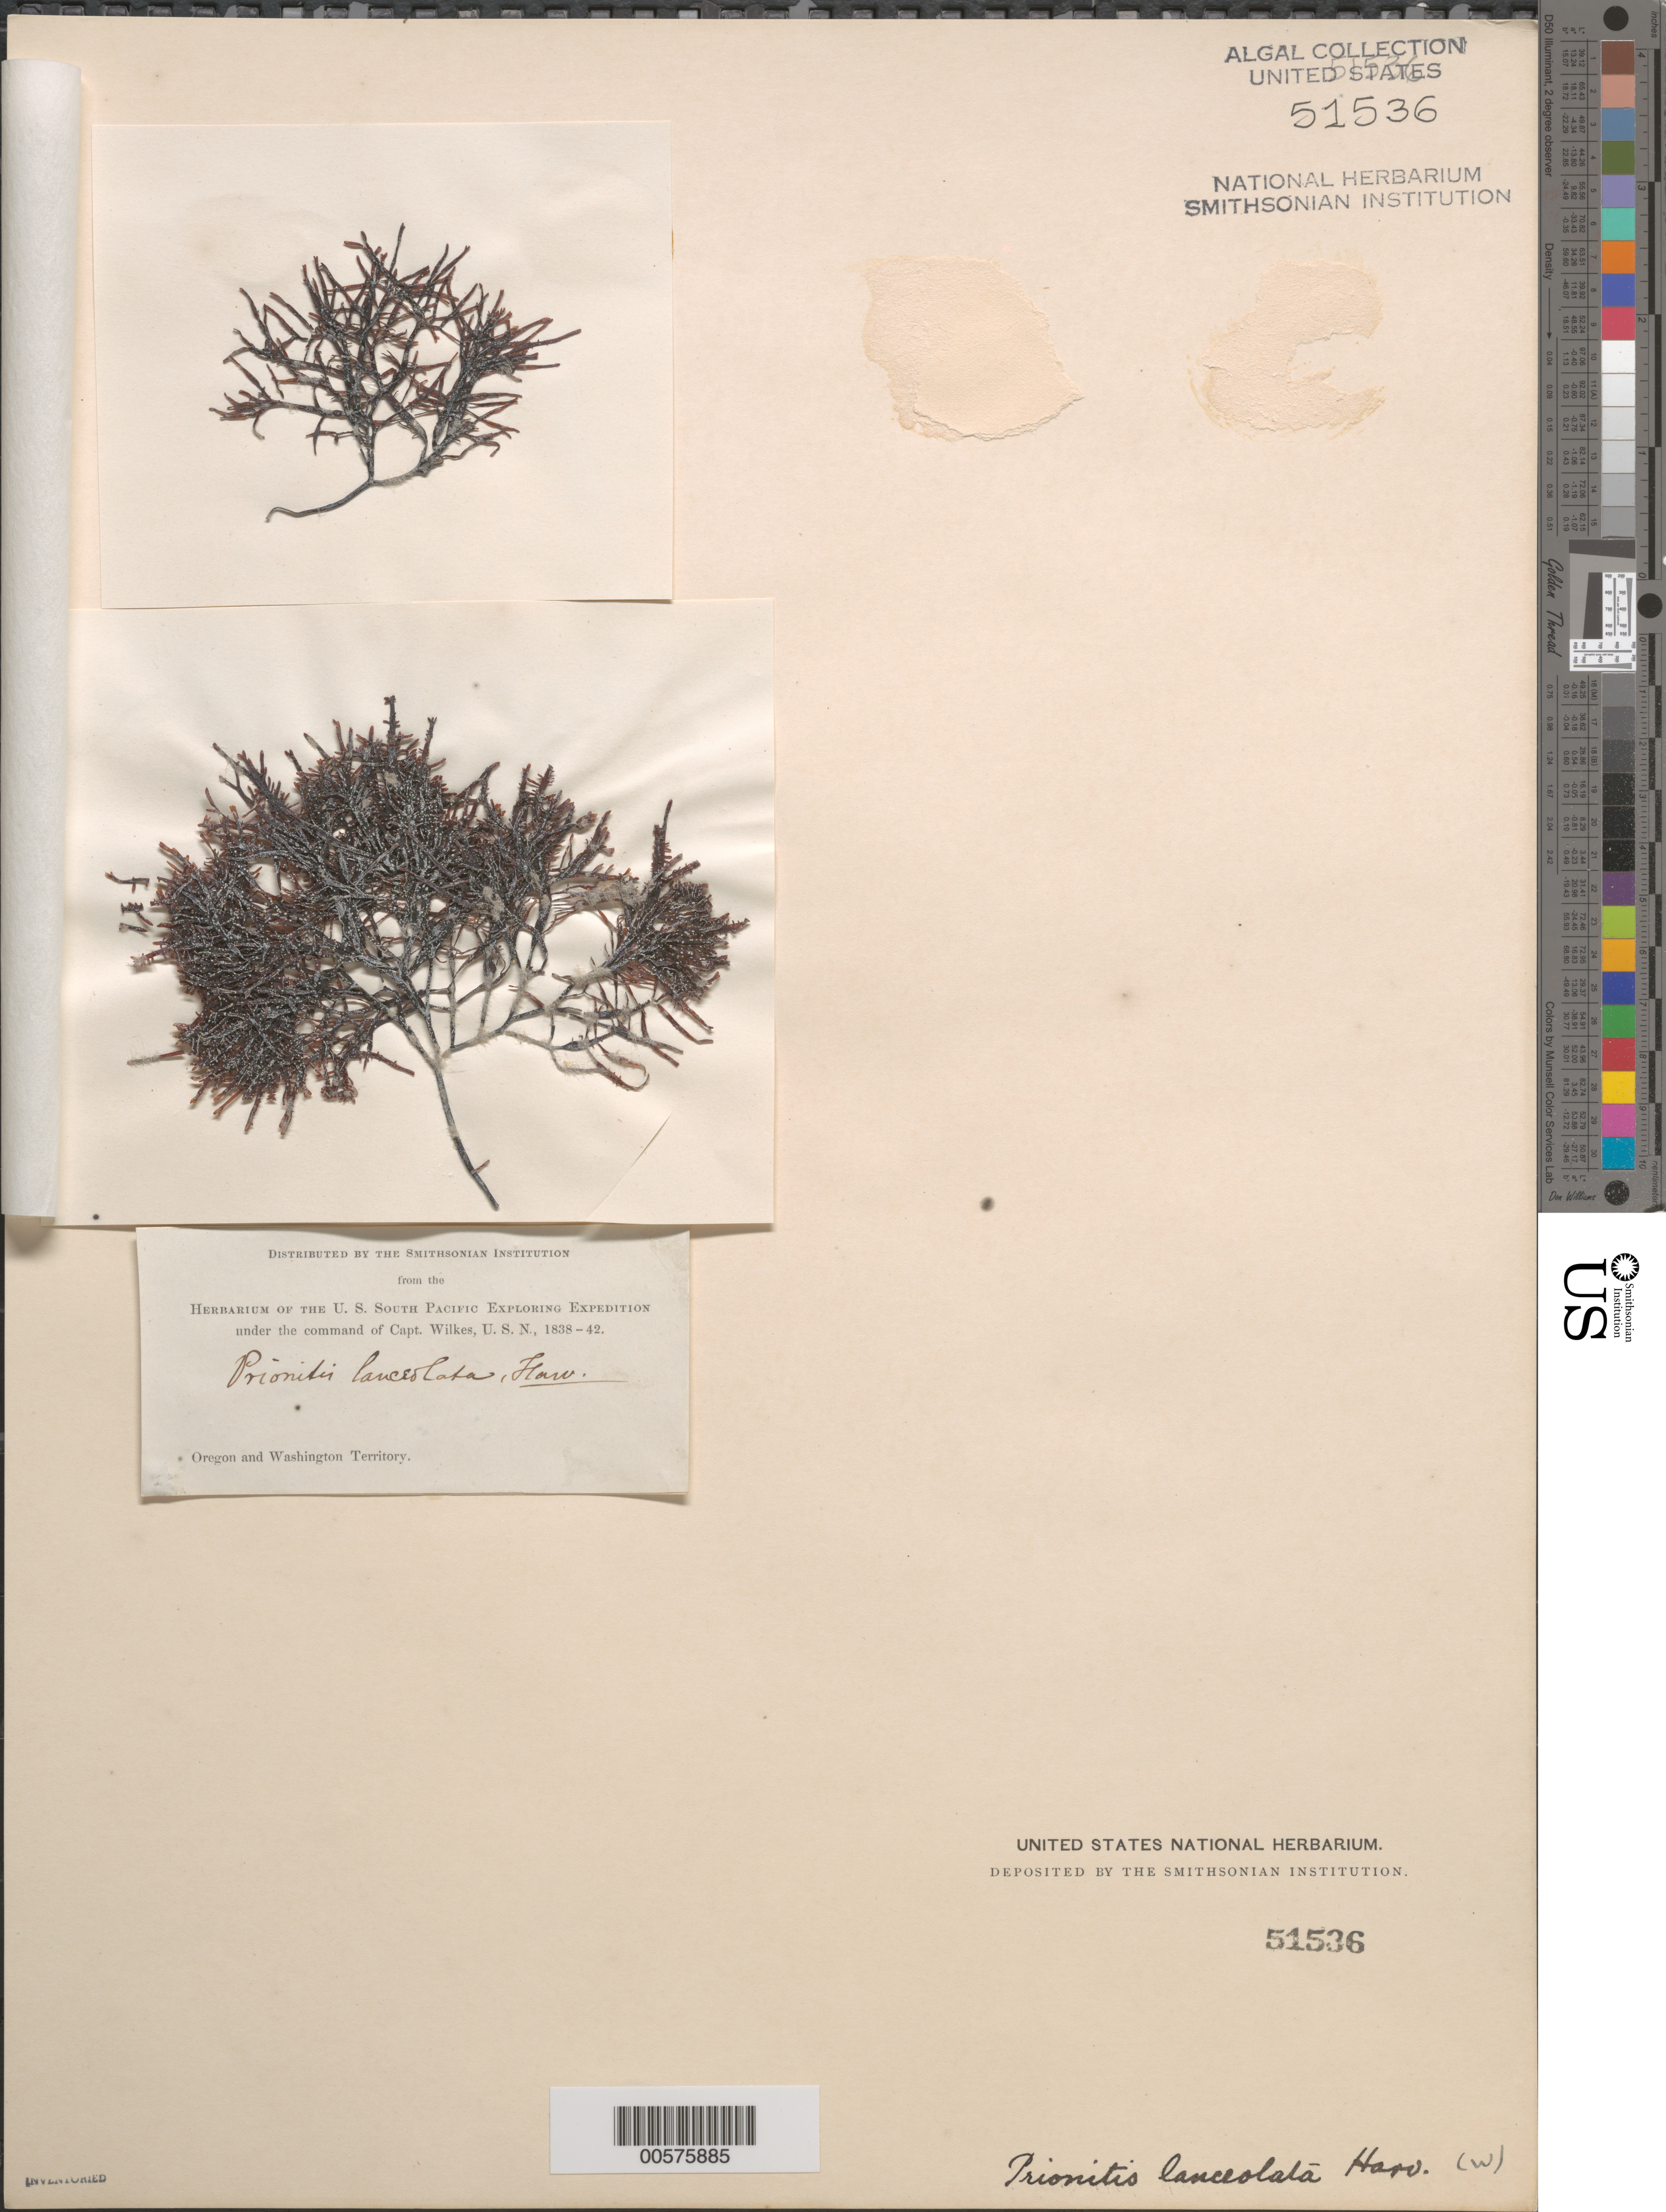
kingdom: Plantae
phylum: Rhodophyta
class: Florideophyceae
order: Cryptonemiales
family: Cryptonemiaceae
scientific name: Prionitis lanceolata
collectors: W. D. Brackenridge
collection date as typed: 1841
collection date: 1841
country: United States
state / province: Oregon / Washington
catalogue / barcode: US 51536